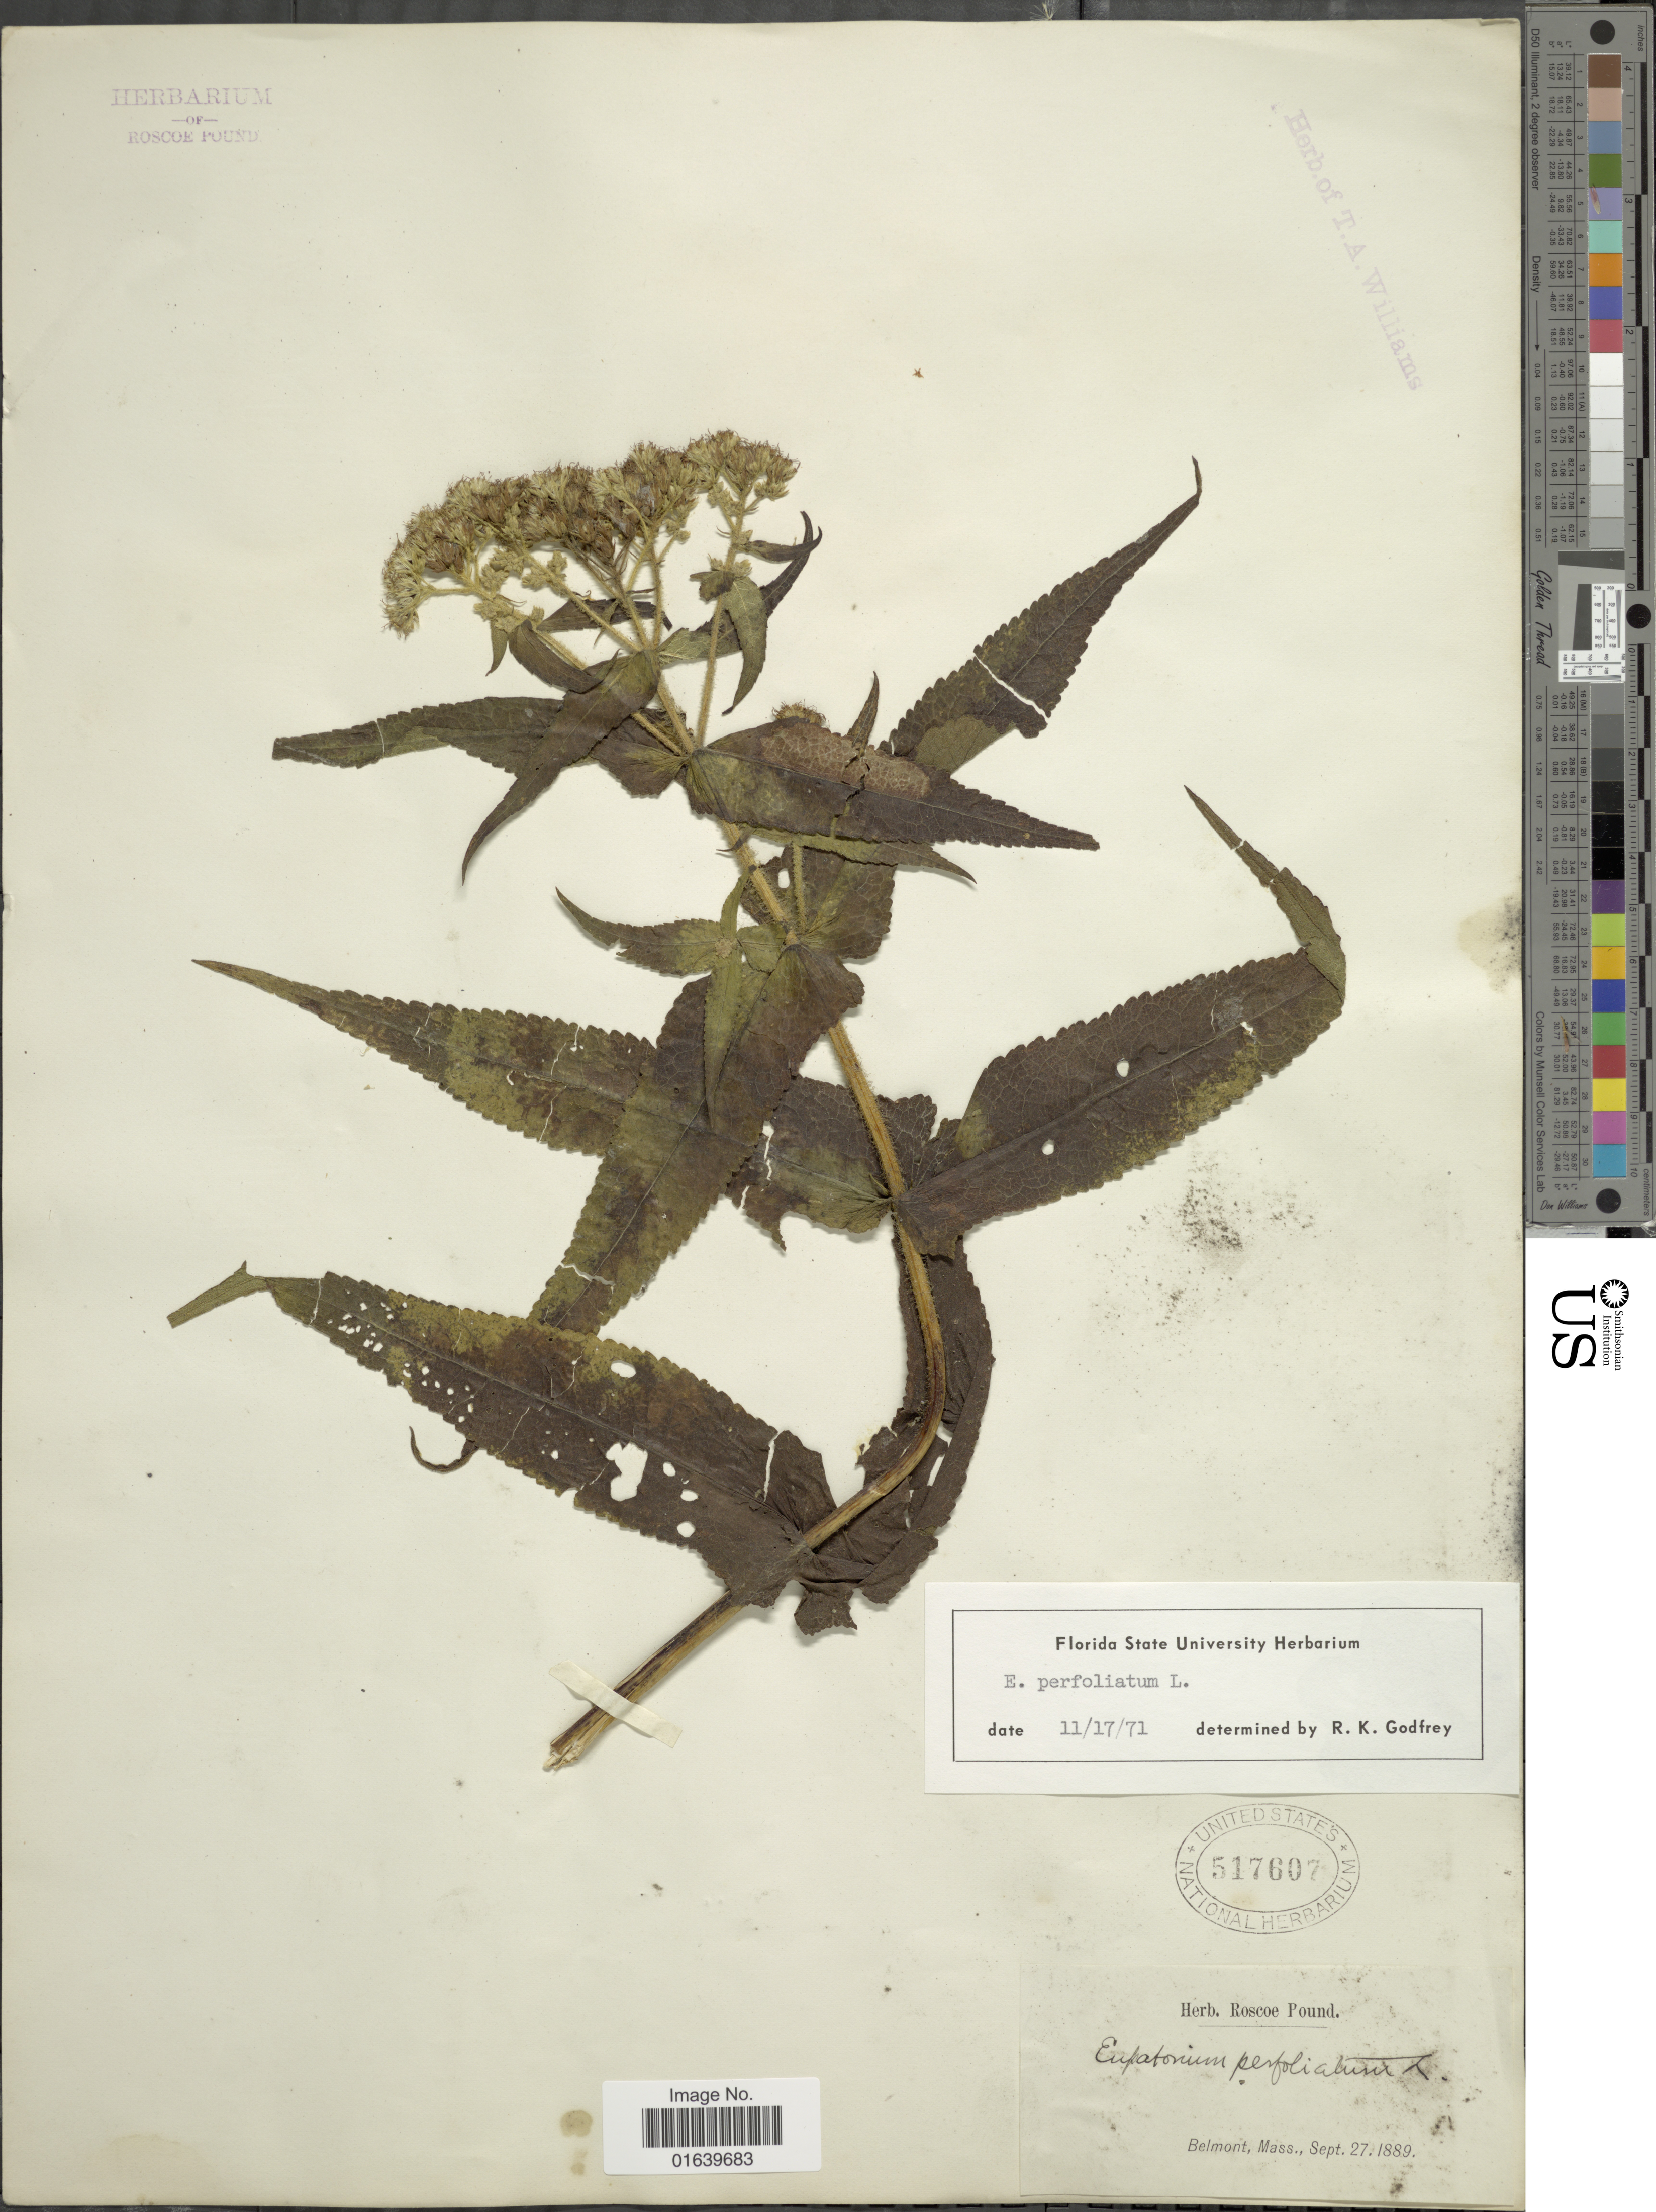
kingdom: Plantae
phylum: Tracheophyta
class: Magnoliopsida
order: Asterales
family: Asteraceae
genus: Eupatorium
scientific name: Eupatorium perfoliatum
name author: L.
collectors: ex herb. Roscoe Pound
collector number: a.n.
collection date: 1889-09-27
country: United States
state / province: Massachusetts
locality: Belmont.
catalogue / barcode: US 517607